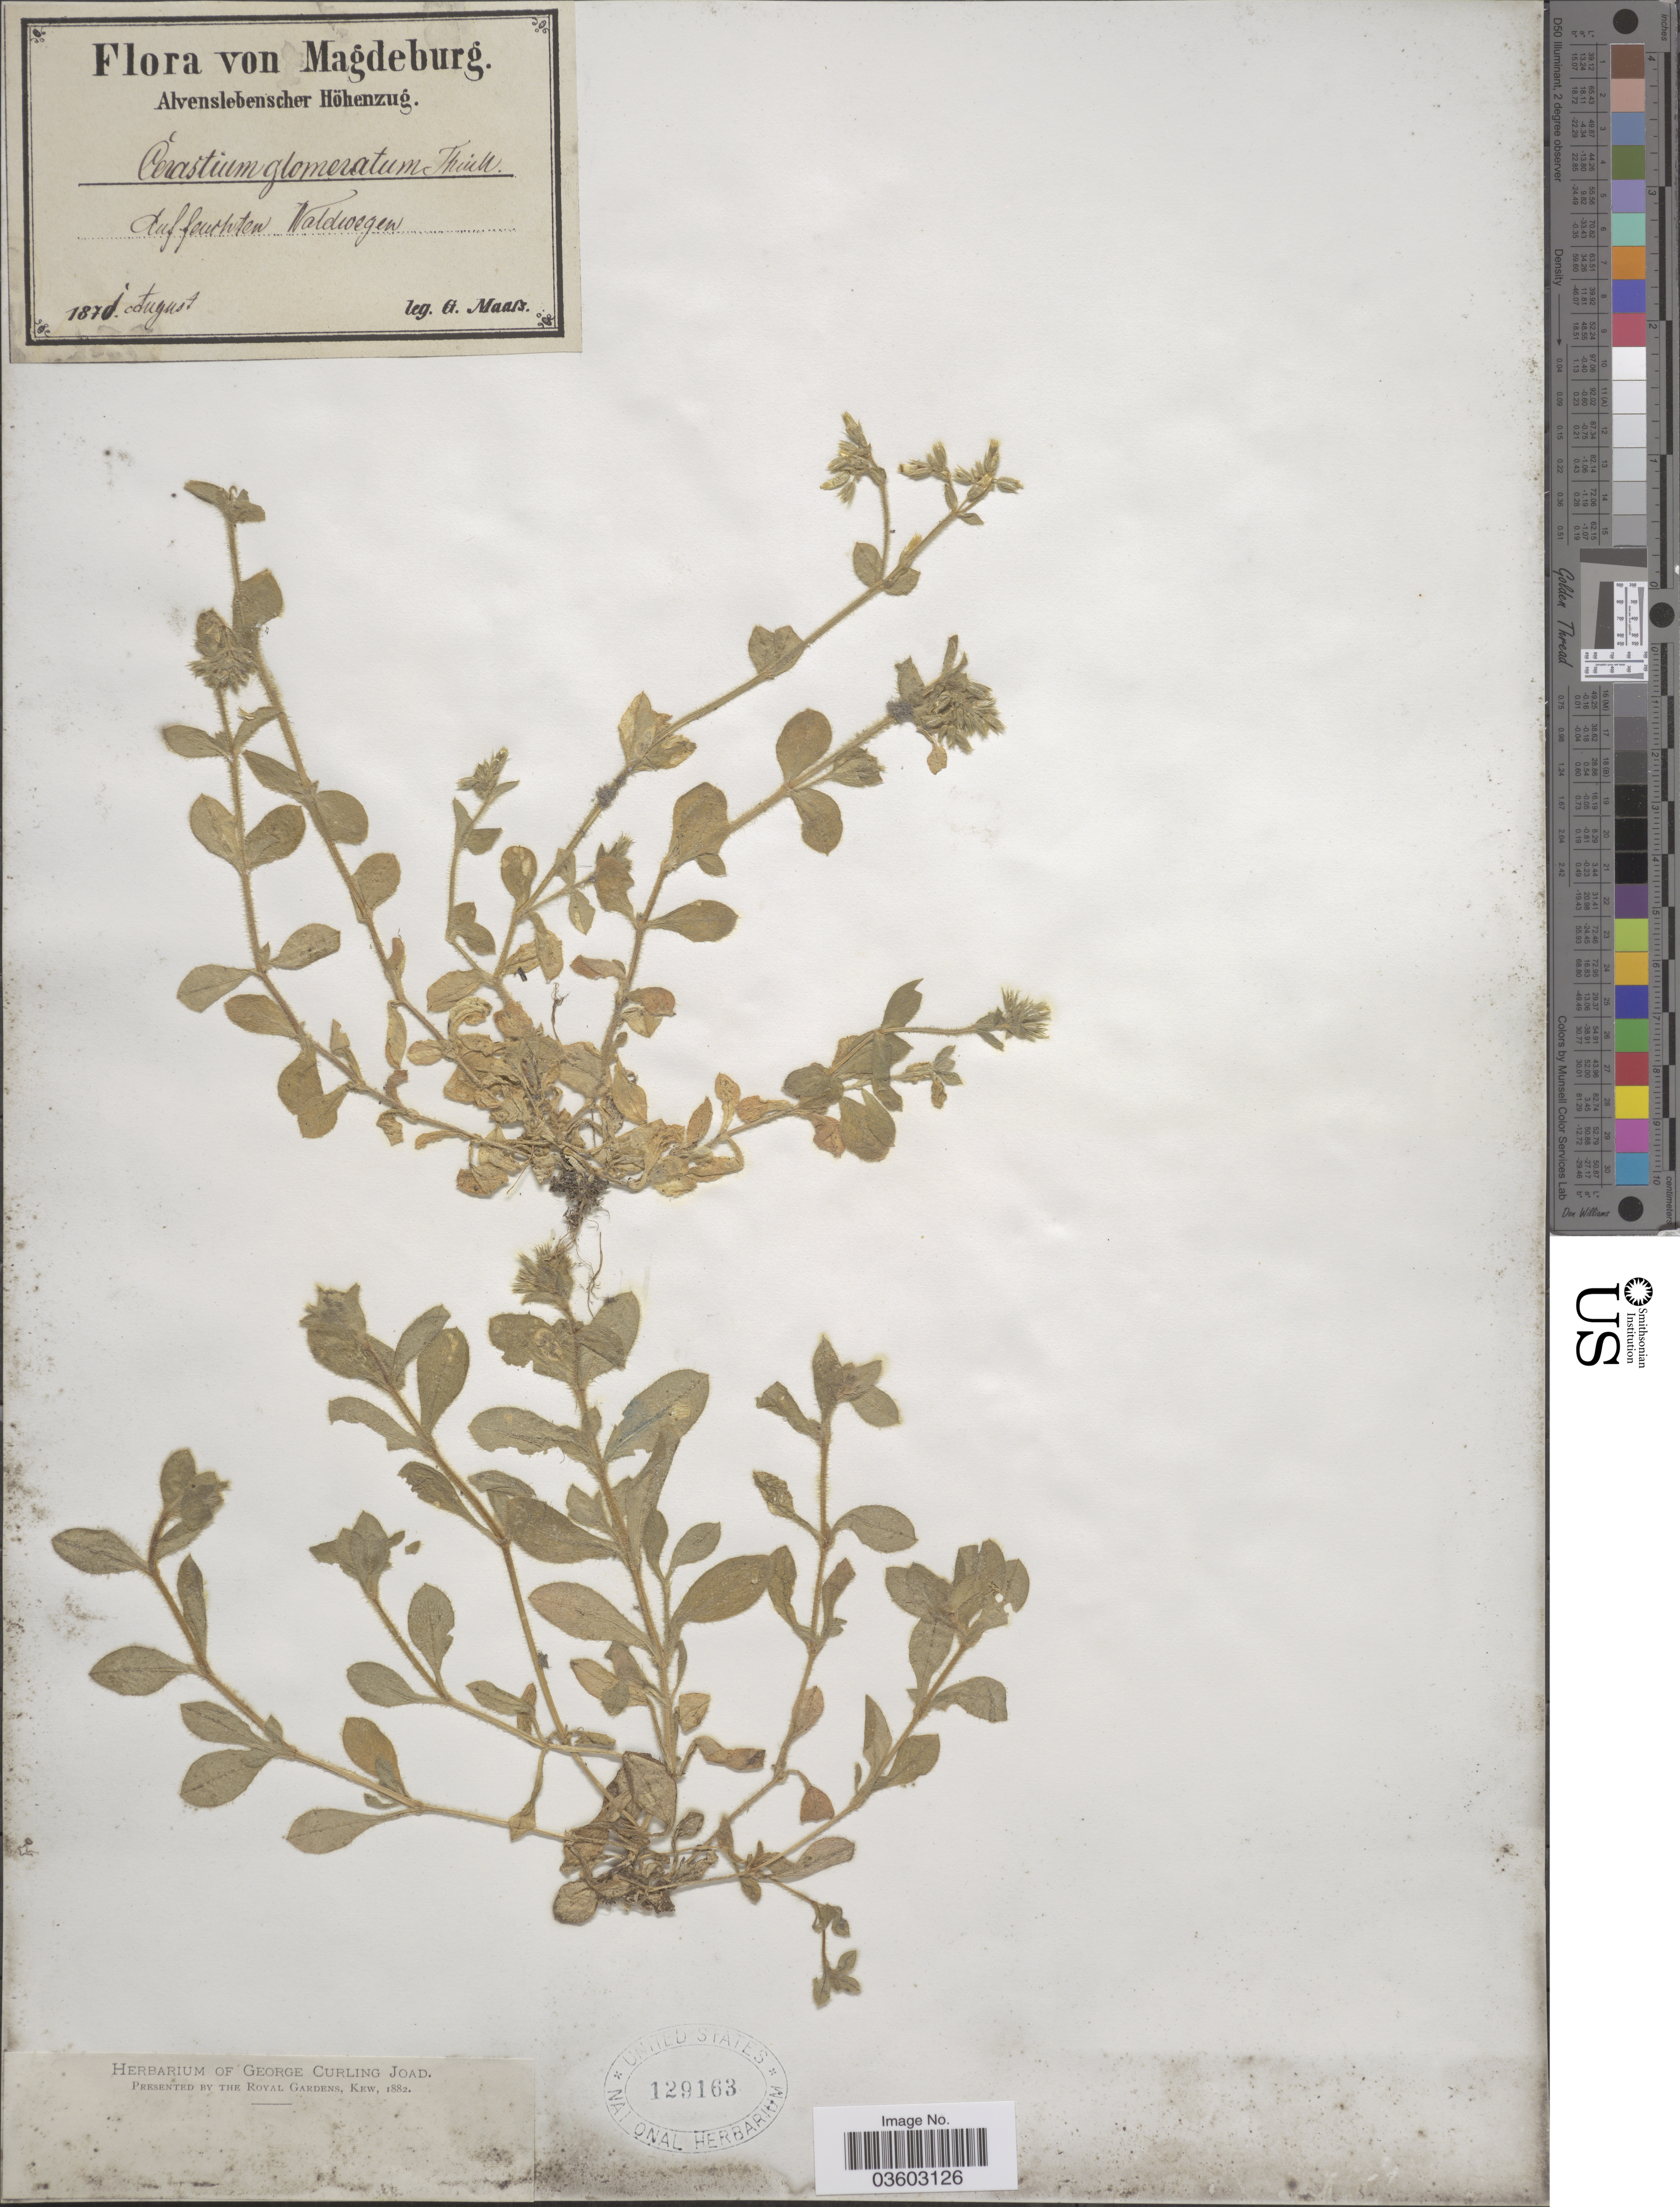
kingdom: Plantae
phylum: Tracheophyta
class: Magnoliopsida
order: Caryophyllales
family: Caryophyllaceae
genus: Cerastium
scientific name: Cerastium glomeratum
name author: Thuill.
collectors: G. Maals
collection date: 1871-08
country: Germany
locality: Magdeburg. Alvenslebenscher Höhenzug. Auf feuchten Waldwegen.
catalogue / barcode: US 129163